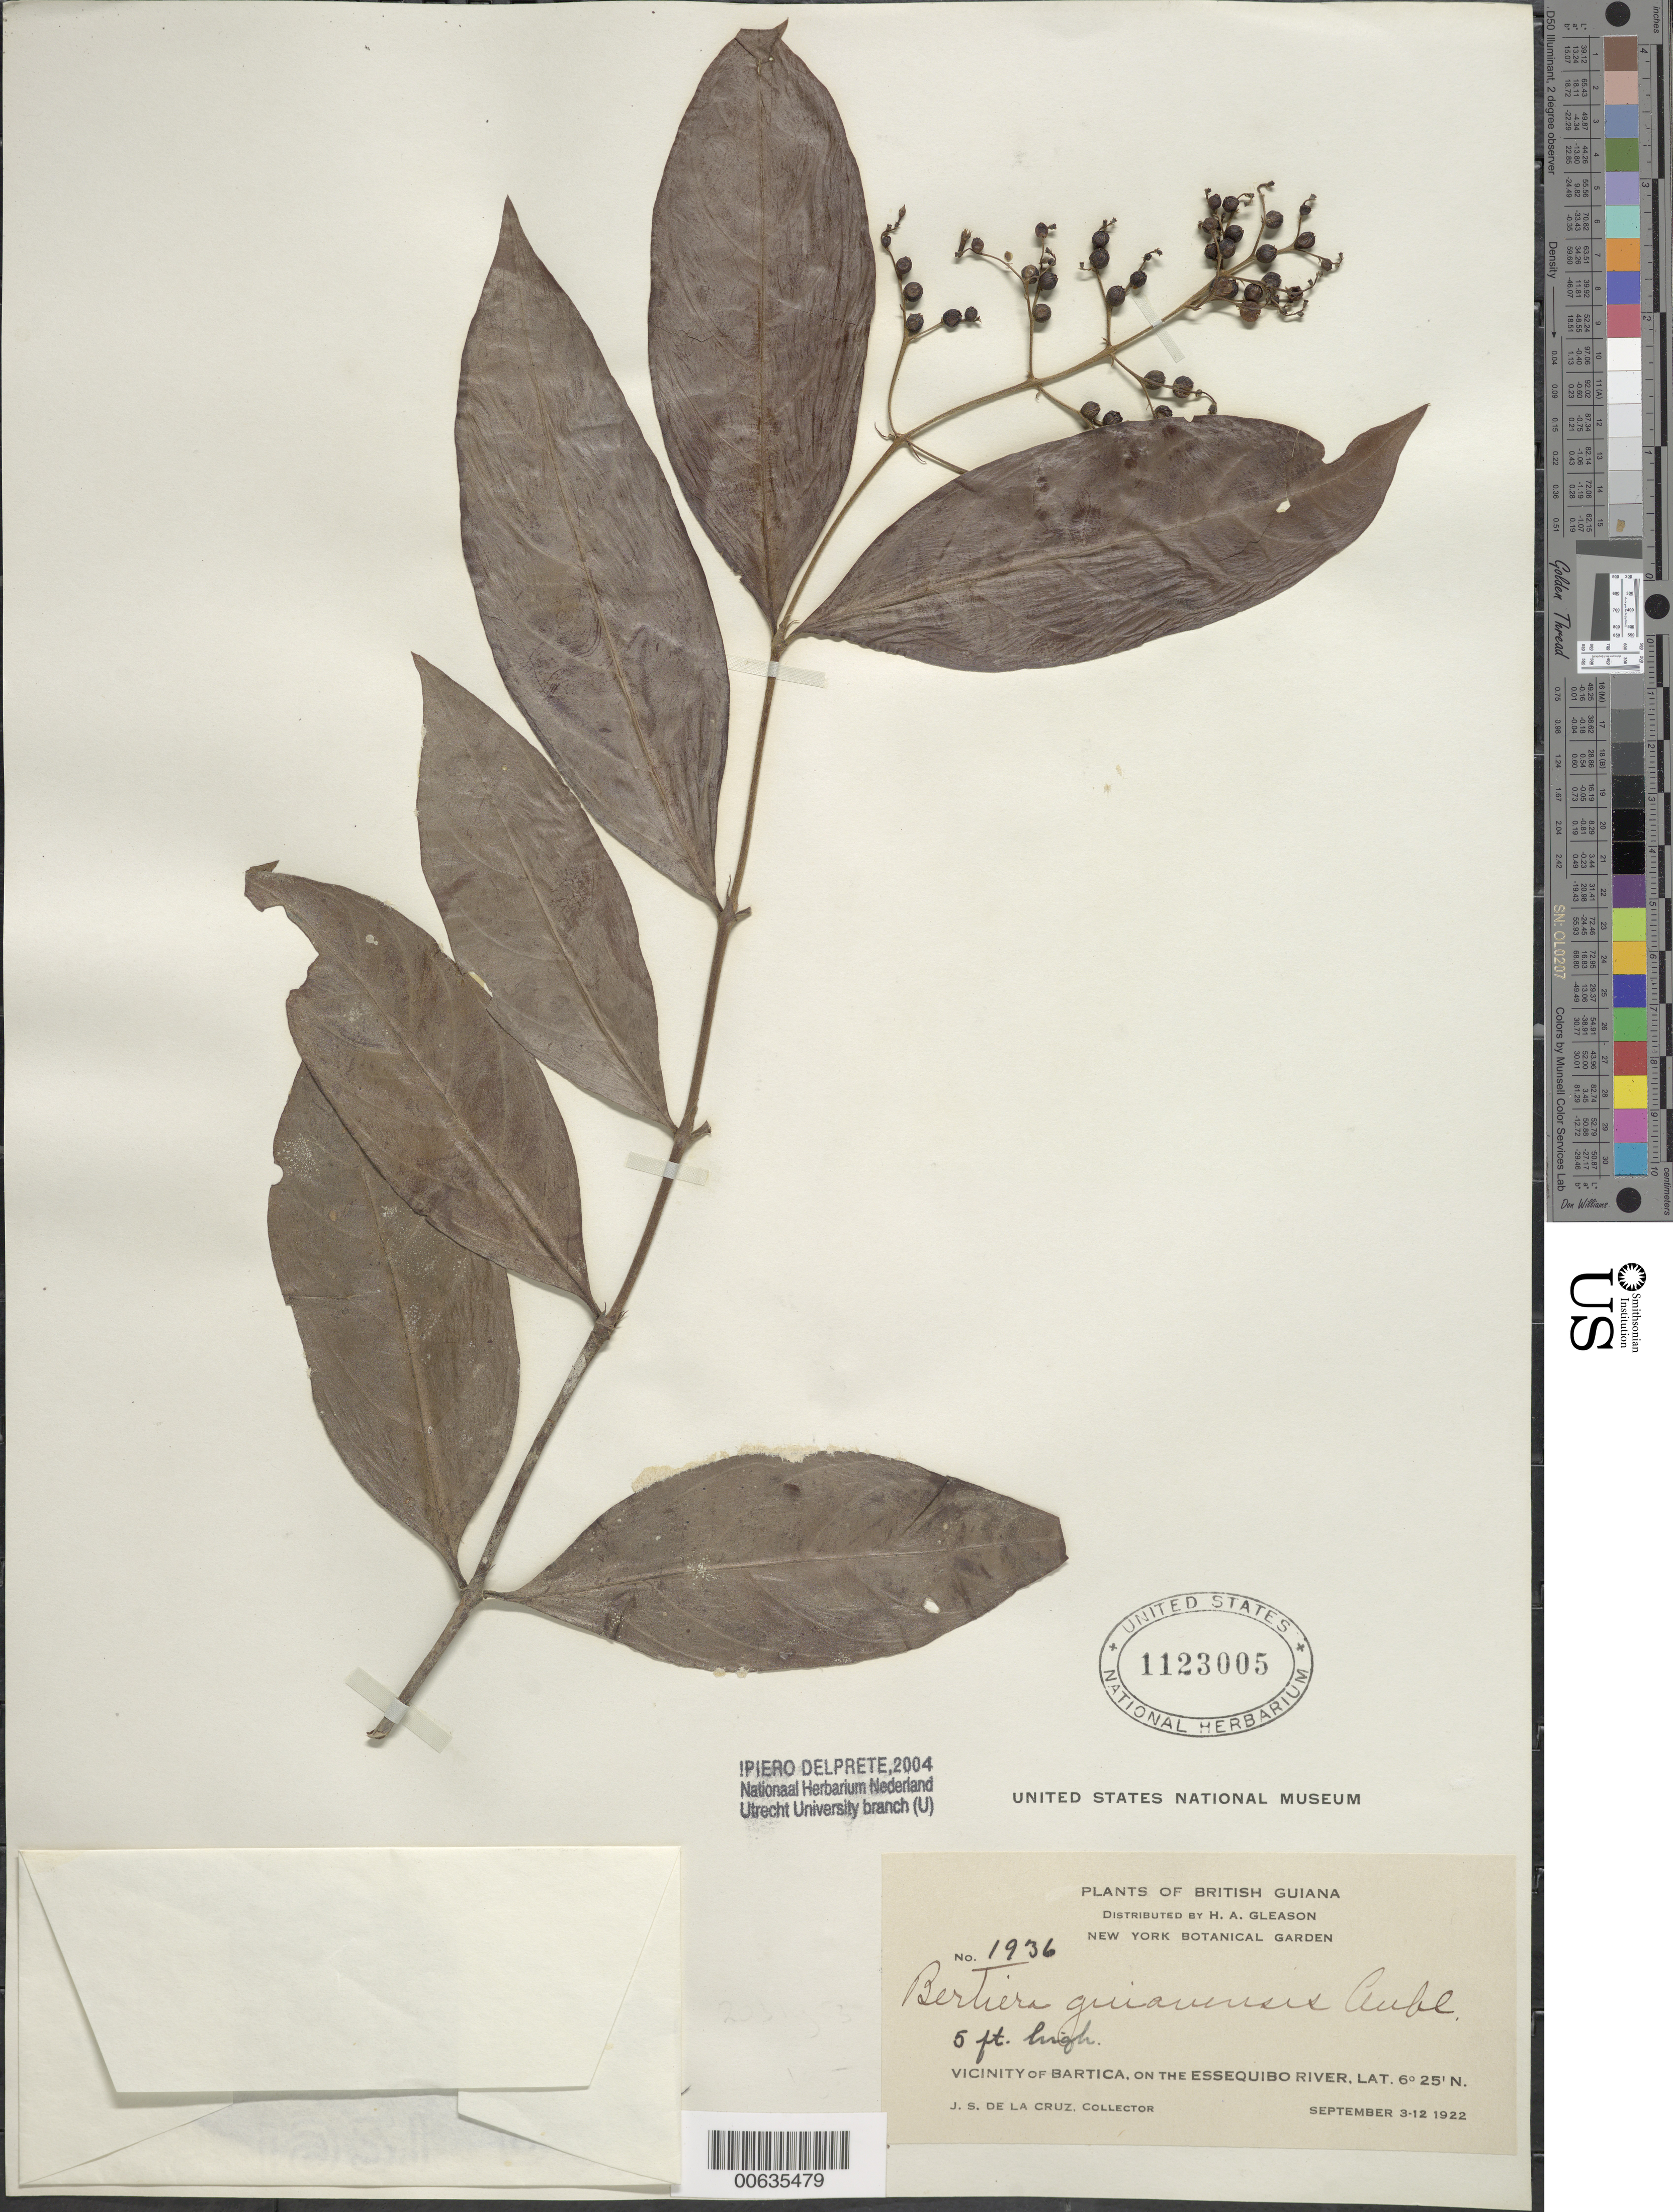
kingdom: Plantae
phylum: Tracheophyta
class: Magnoliopsida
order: Gentianales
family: Rubiaceae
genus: Bertiera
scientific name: Bertiera guianensis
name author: Aubl.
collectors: J. S. de la Cruz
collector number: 1936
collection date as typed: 3-Sep-22 to 12-Sep-22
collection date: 1922-09-03/1922-09-12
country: Guyana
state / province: Cuyuni-Mazaruni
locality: Bartica, vic., on the Essequibo River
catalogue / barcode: US 1123005